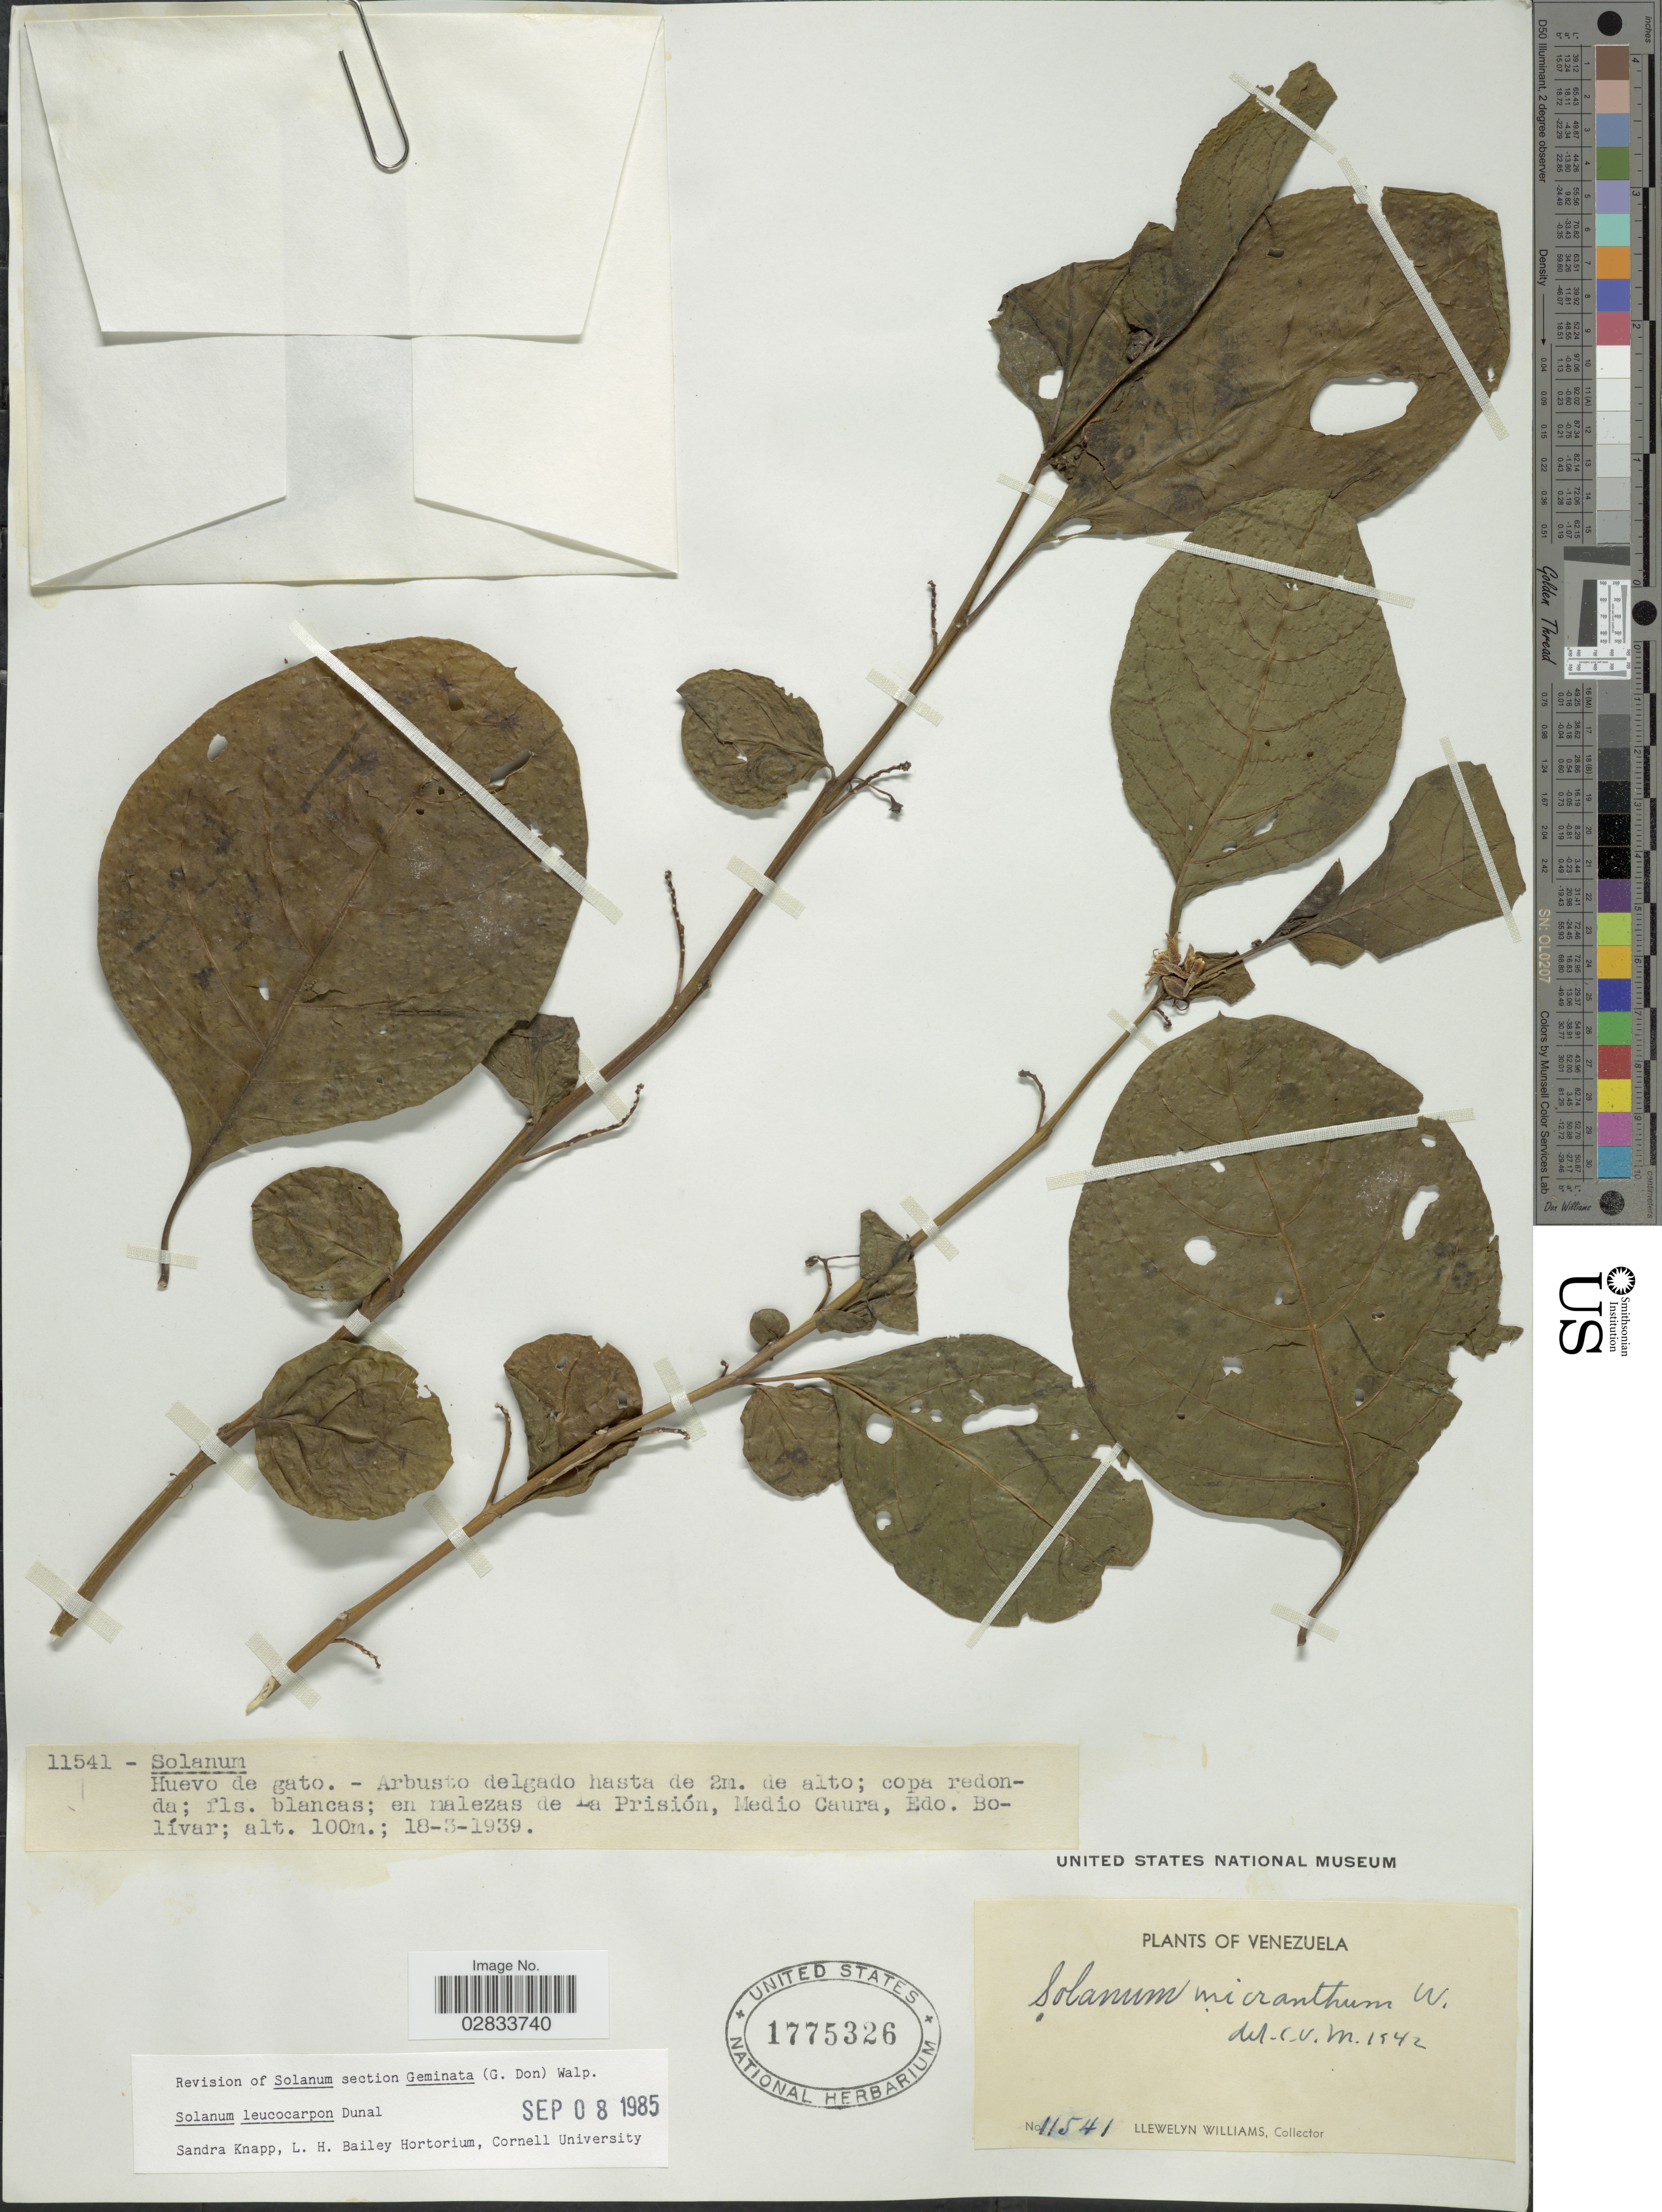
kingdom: Plantae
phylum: Tracheophyta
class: Magnoliopsida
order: Solanales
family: Solanaceae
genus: Solanum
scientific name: Solanum leucocarpon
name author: Dunal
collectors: Ll. Williams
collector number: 11541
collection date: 1939-03-18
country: Venezuela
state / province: Bolivar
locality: Huevo de gato, en malezas de La Prisión, Medio Caura, Edo. Bolívar.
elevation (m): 100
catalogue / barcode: US 1775326